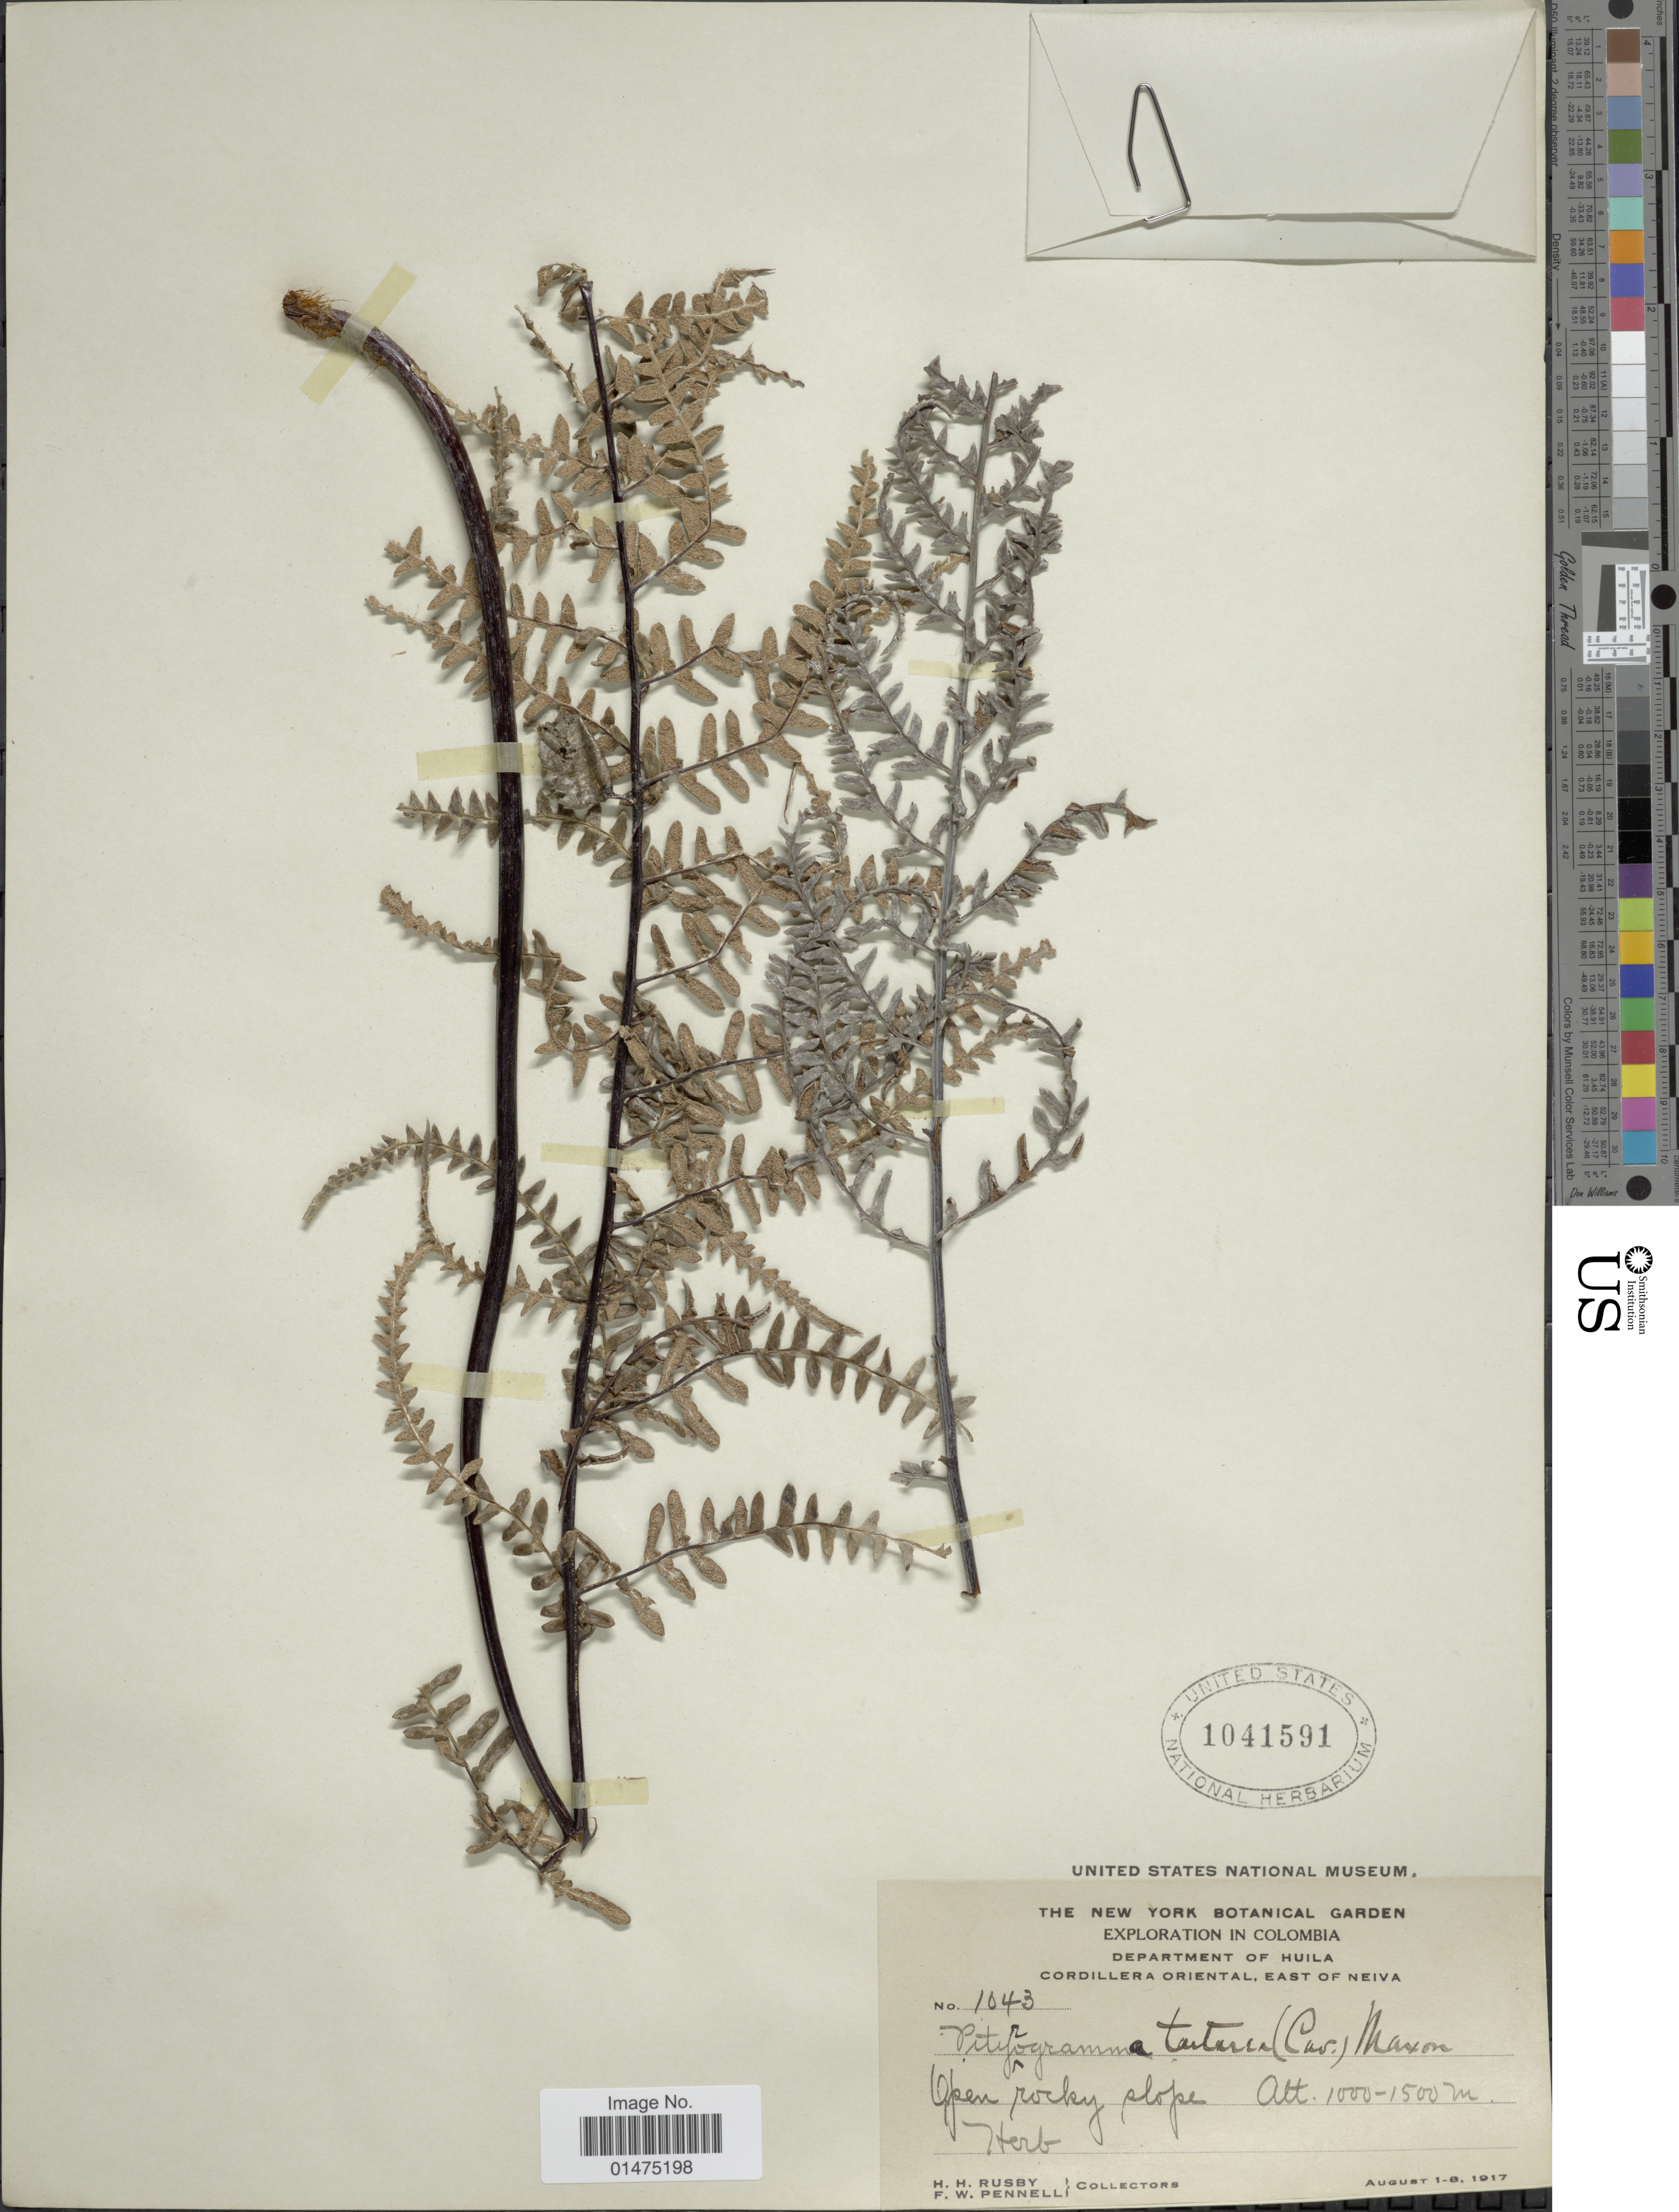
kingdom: Plantae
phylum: Tracheophyta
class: Polypodiopsida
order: Polypodiales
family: Pteridaceae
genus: Pityrogramma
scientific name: Pityrogramma tartarea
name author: (Cav.) Maxon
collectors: H. H. Rusby & F. W. Pennell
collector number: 1043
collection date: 1917-08-01/1917-08-08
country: Colombia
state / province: Huila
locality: Cordillera Oriental, East of Neiva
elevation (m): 1000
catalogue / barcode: US 1041591